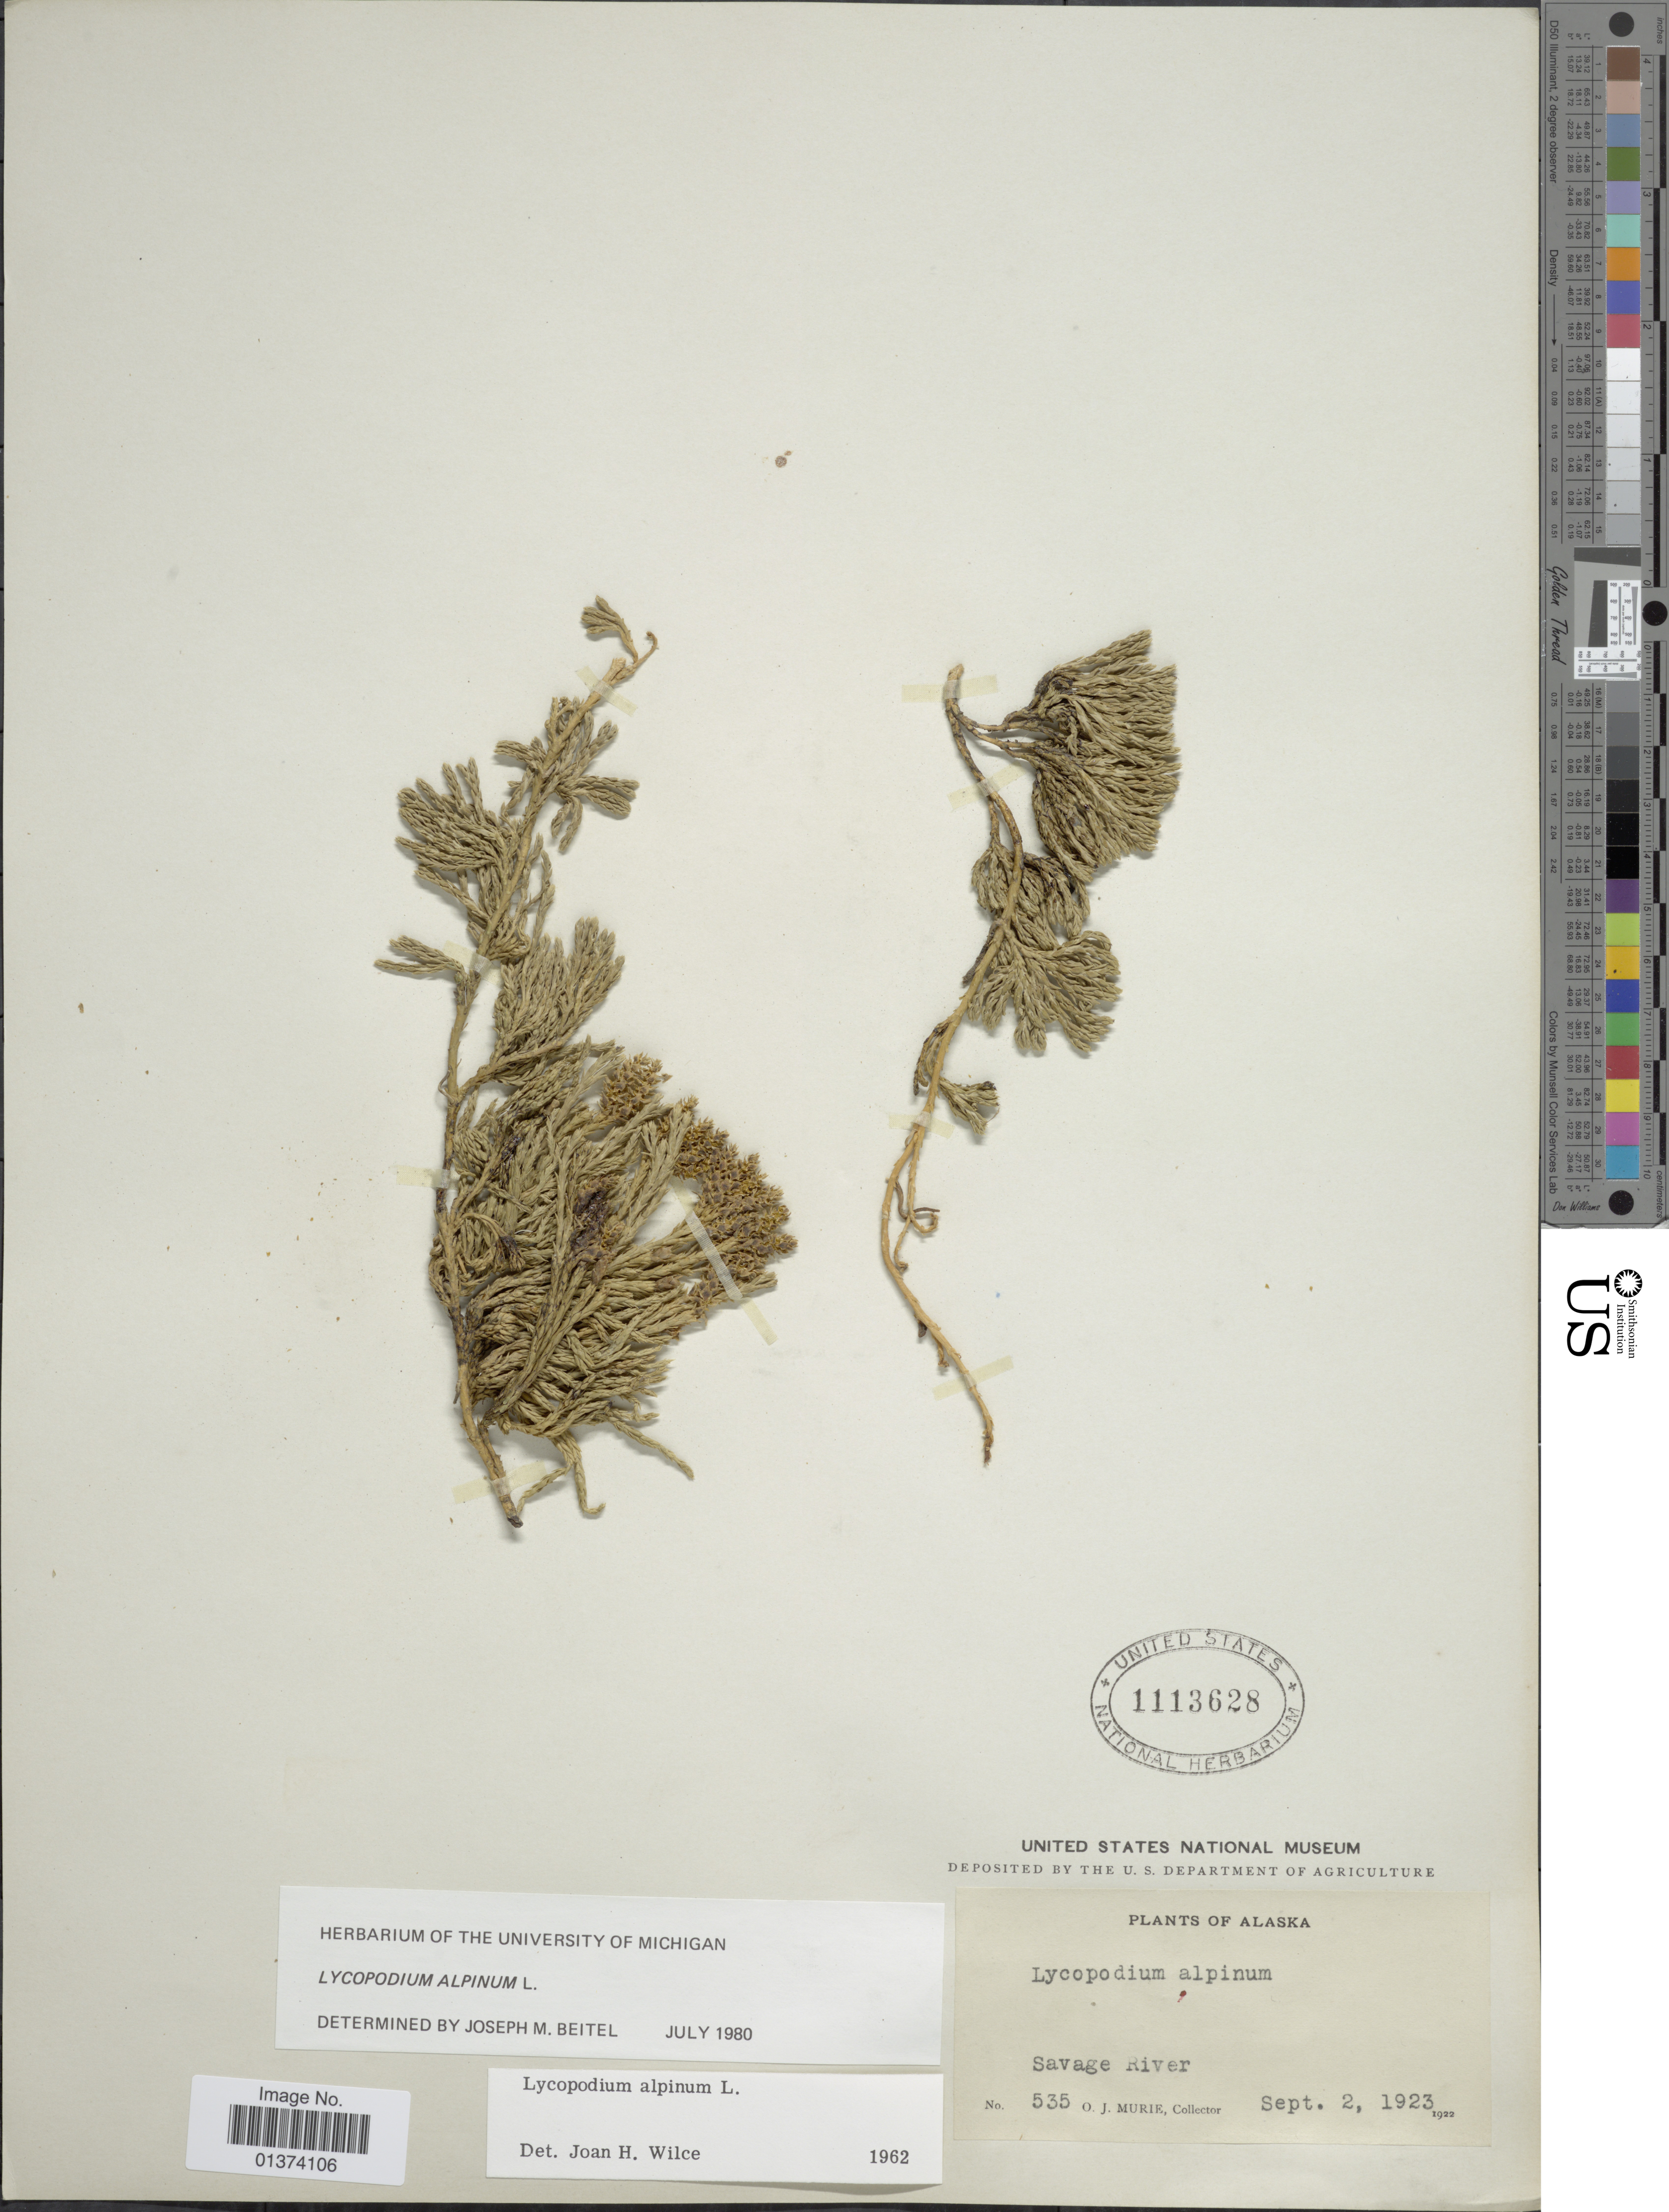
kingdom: Plantae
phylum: Tracheophyta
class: Lycopodiopsida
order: Lycopodiales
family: Lycopodiaceae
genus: Diphasiastrum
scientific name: Diphasiastrum alpinum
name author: (L.) Holub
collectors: O. Murie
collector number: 535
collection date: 1923-09-02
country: United States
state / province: Alaska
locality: Savage River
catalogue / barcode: US 1113628